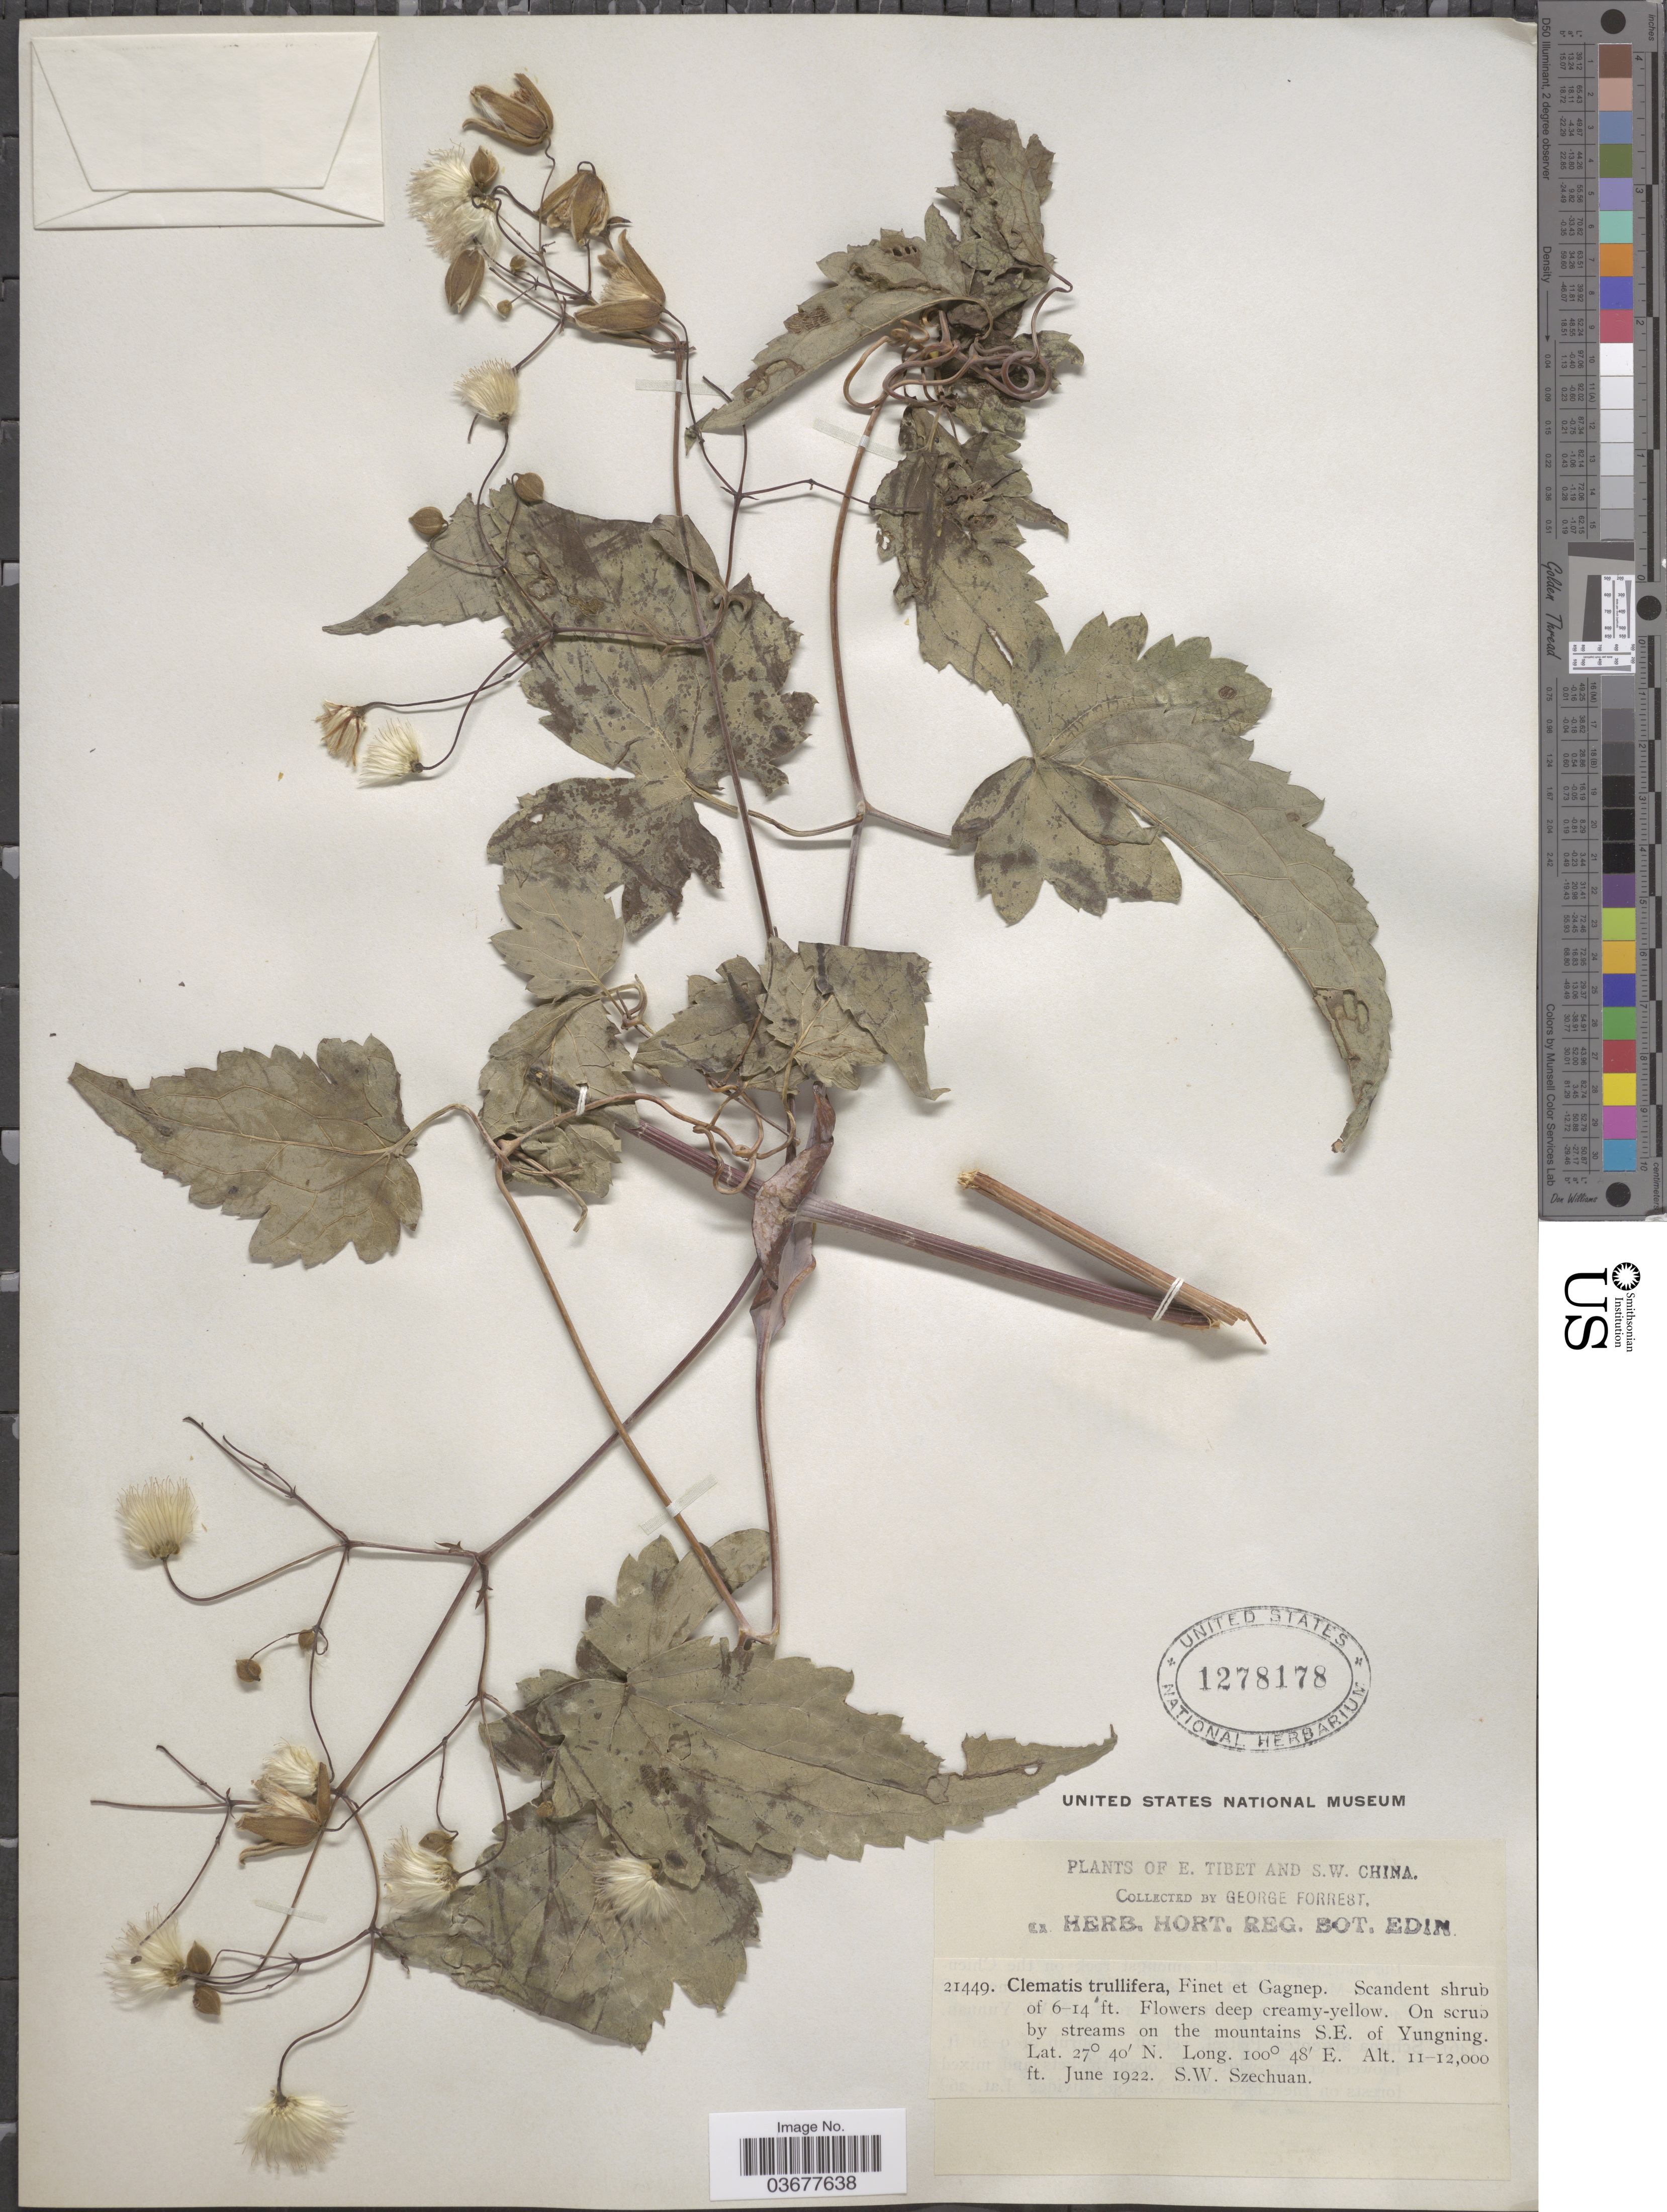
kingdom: Plantae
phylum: Tracheophyta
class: Magnoliopsida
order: Ranunculales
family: Ranunculaceae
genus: Clematis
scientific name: Clematis trullifera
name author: (Franch.) Finet & Gagnep.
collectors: G. Forrest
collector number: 21449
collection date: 1922-06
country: China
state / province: Sichuan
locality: S.W. China. On the mountains S.E. of Yungning. S.W. Szechuan.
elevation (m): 3353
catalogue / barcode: US 1278178